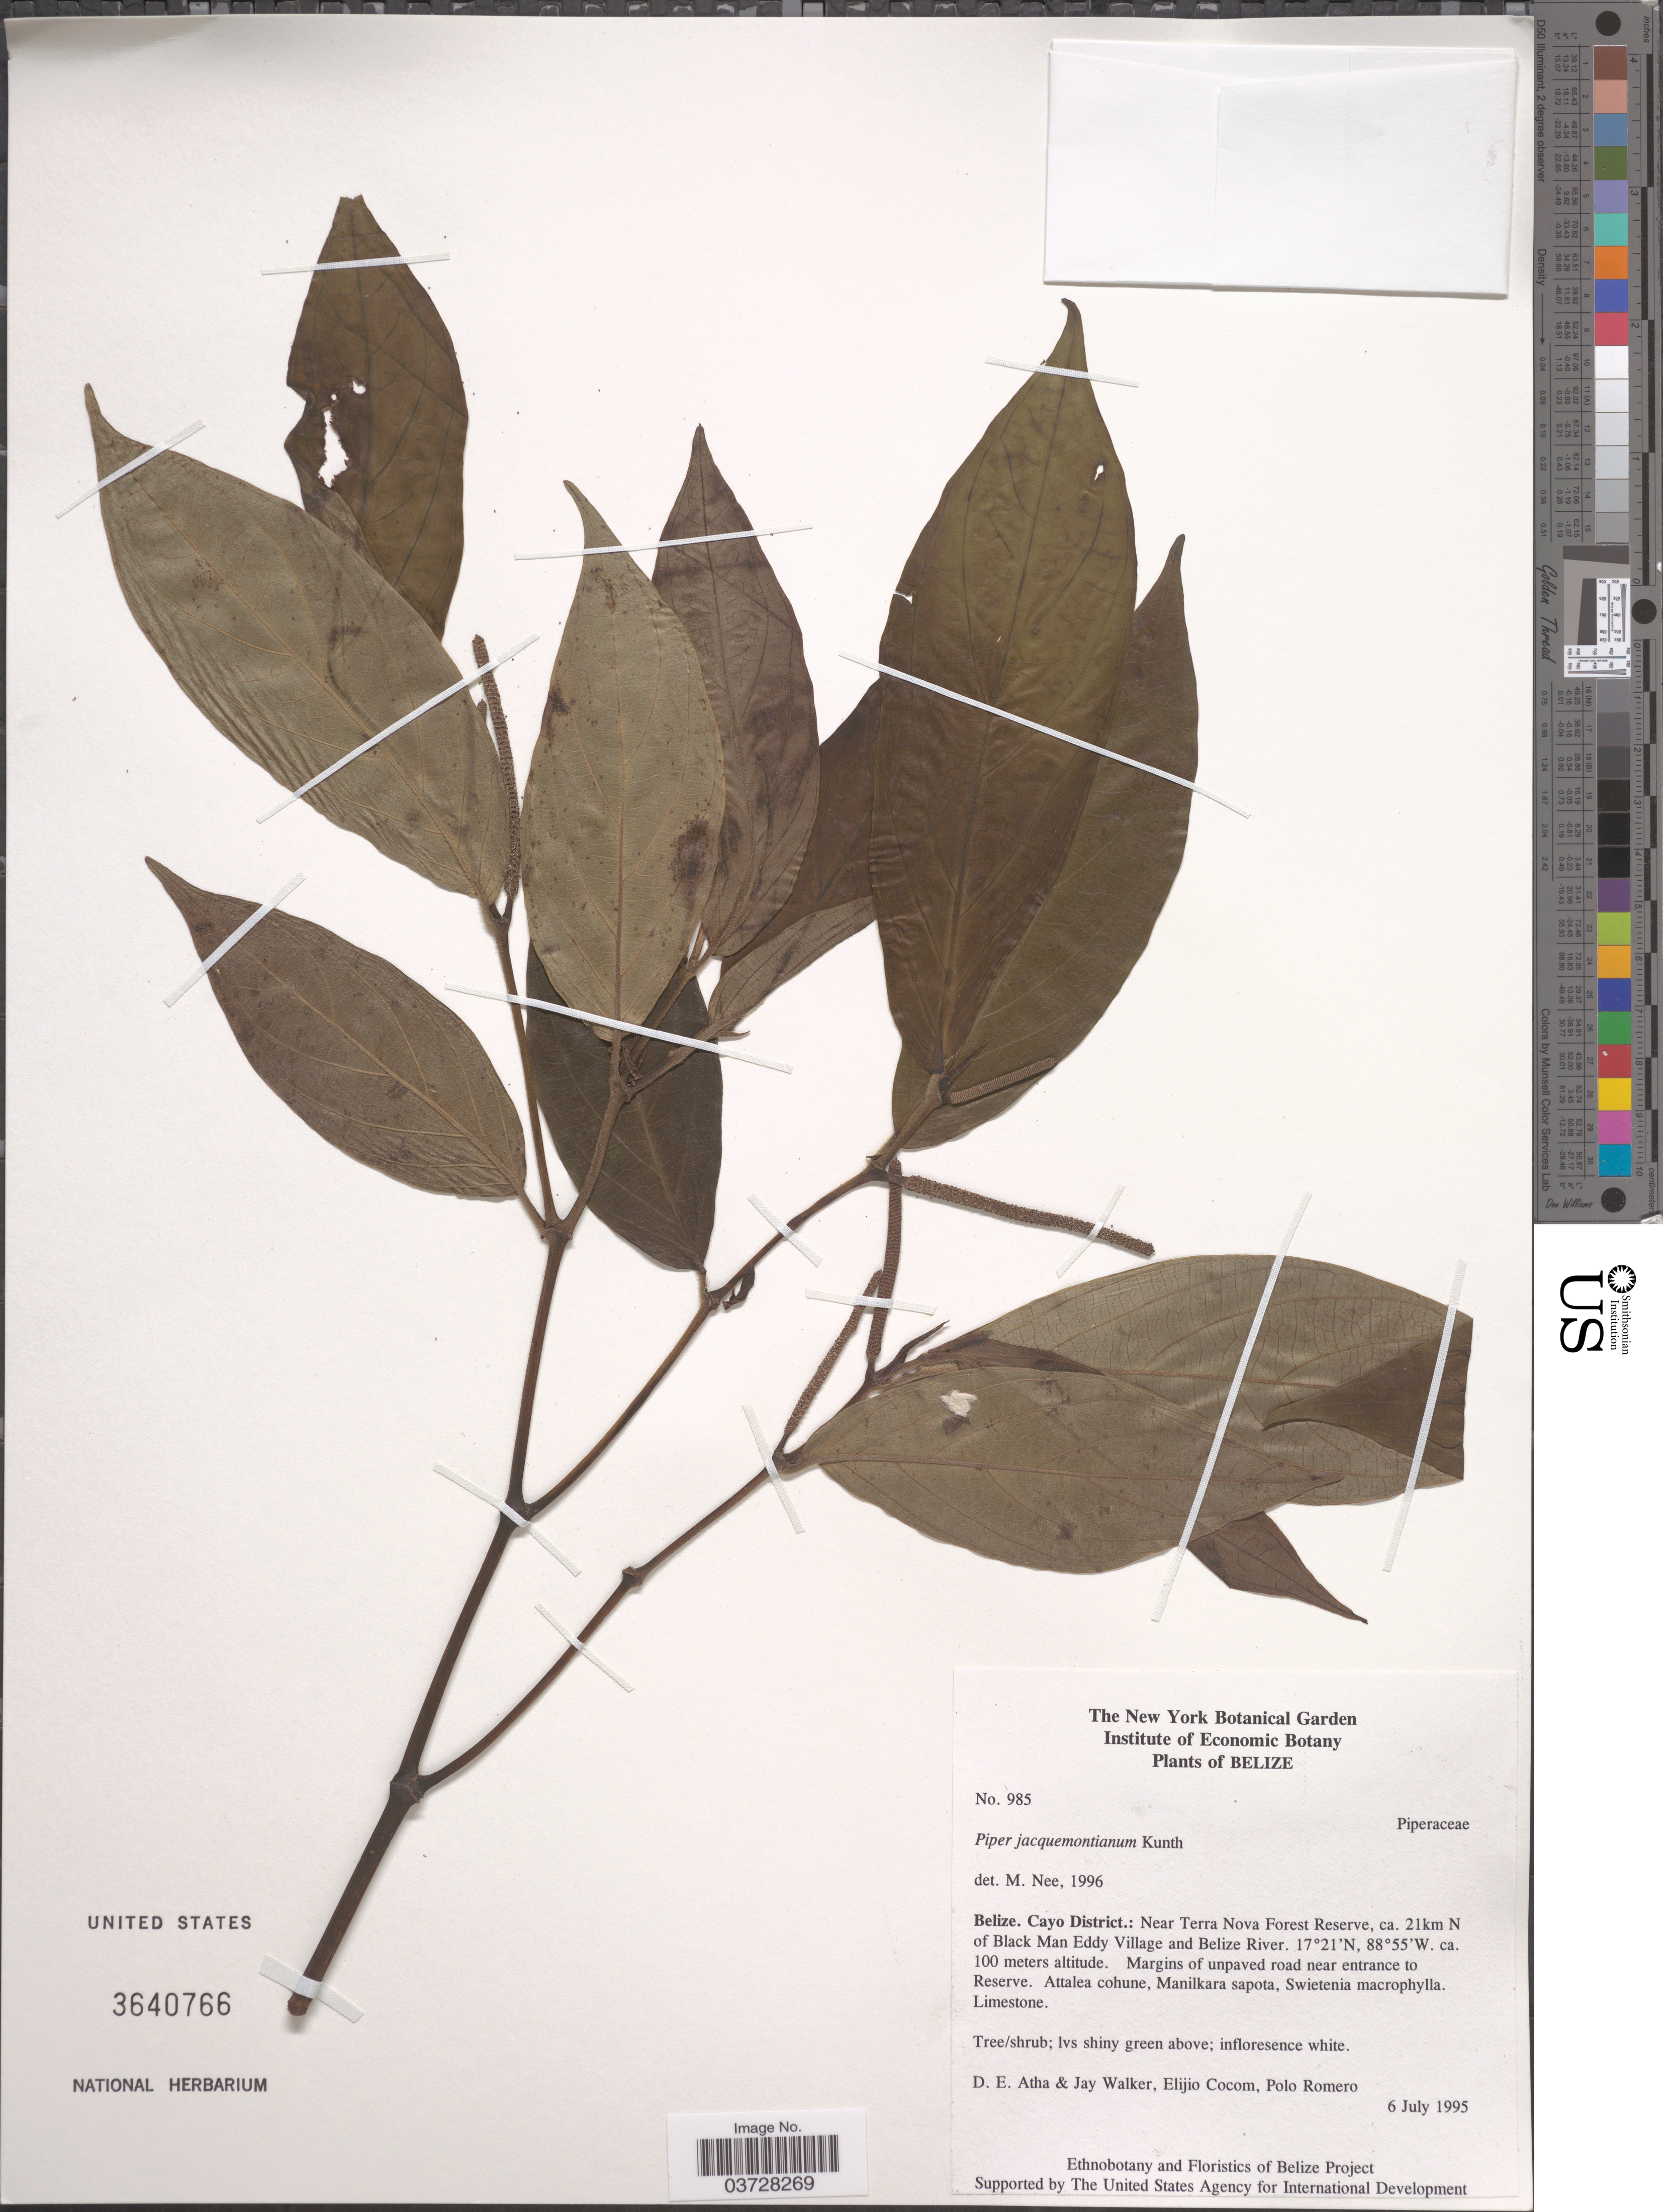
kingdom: Plantae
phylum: Tracheophyta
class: Magnoliopsida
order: Piperales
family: Piperaceae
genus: Piper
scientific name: Piper jacquemontianum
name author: Kunth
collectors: D. Atha, J. Walker, E. Cocom & P. Romero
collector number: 985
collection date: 1995-07-06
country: Belize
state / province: Cayo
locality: Cayo District: Near Terra Nova Forest Reserve, ca. 21 km N of Black Man Eddy Village and Belize River. Margins of unpaved road near entrance to Reserve.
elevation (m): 100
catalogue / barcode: US 3640766